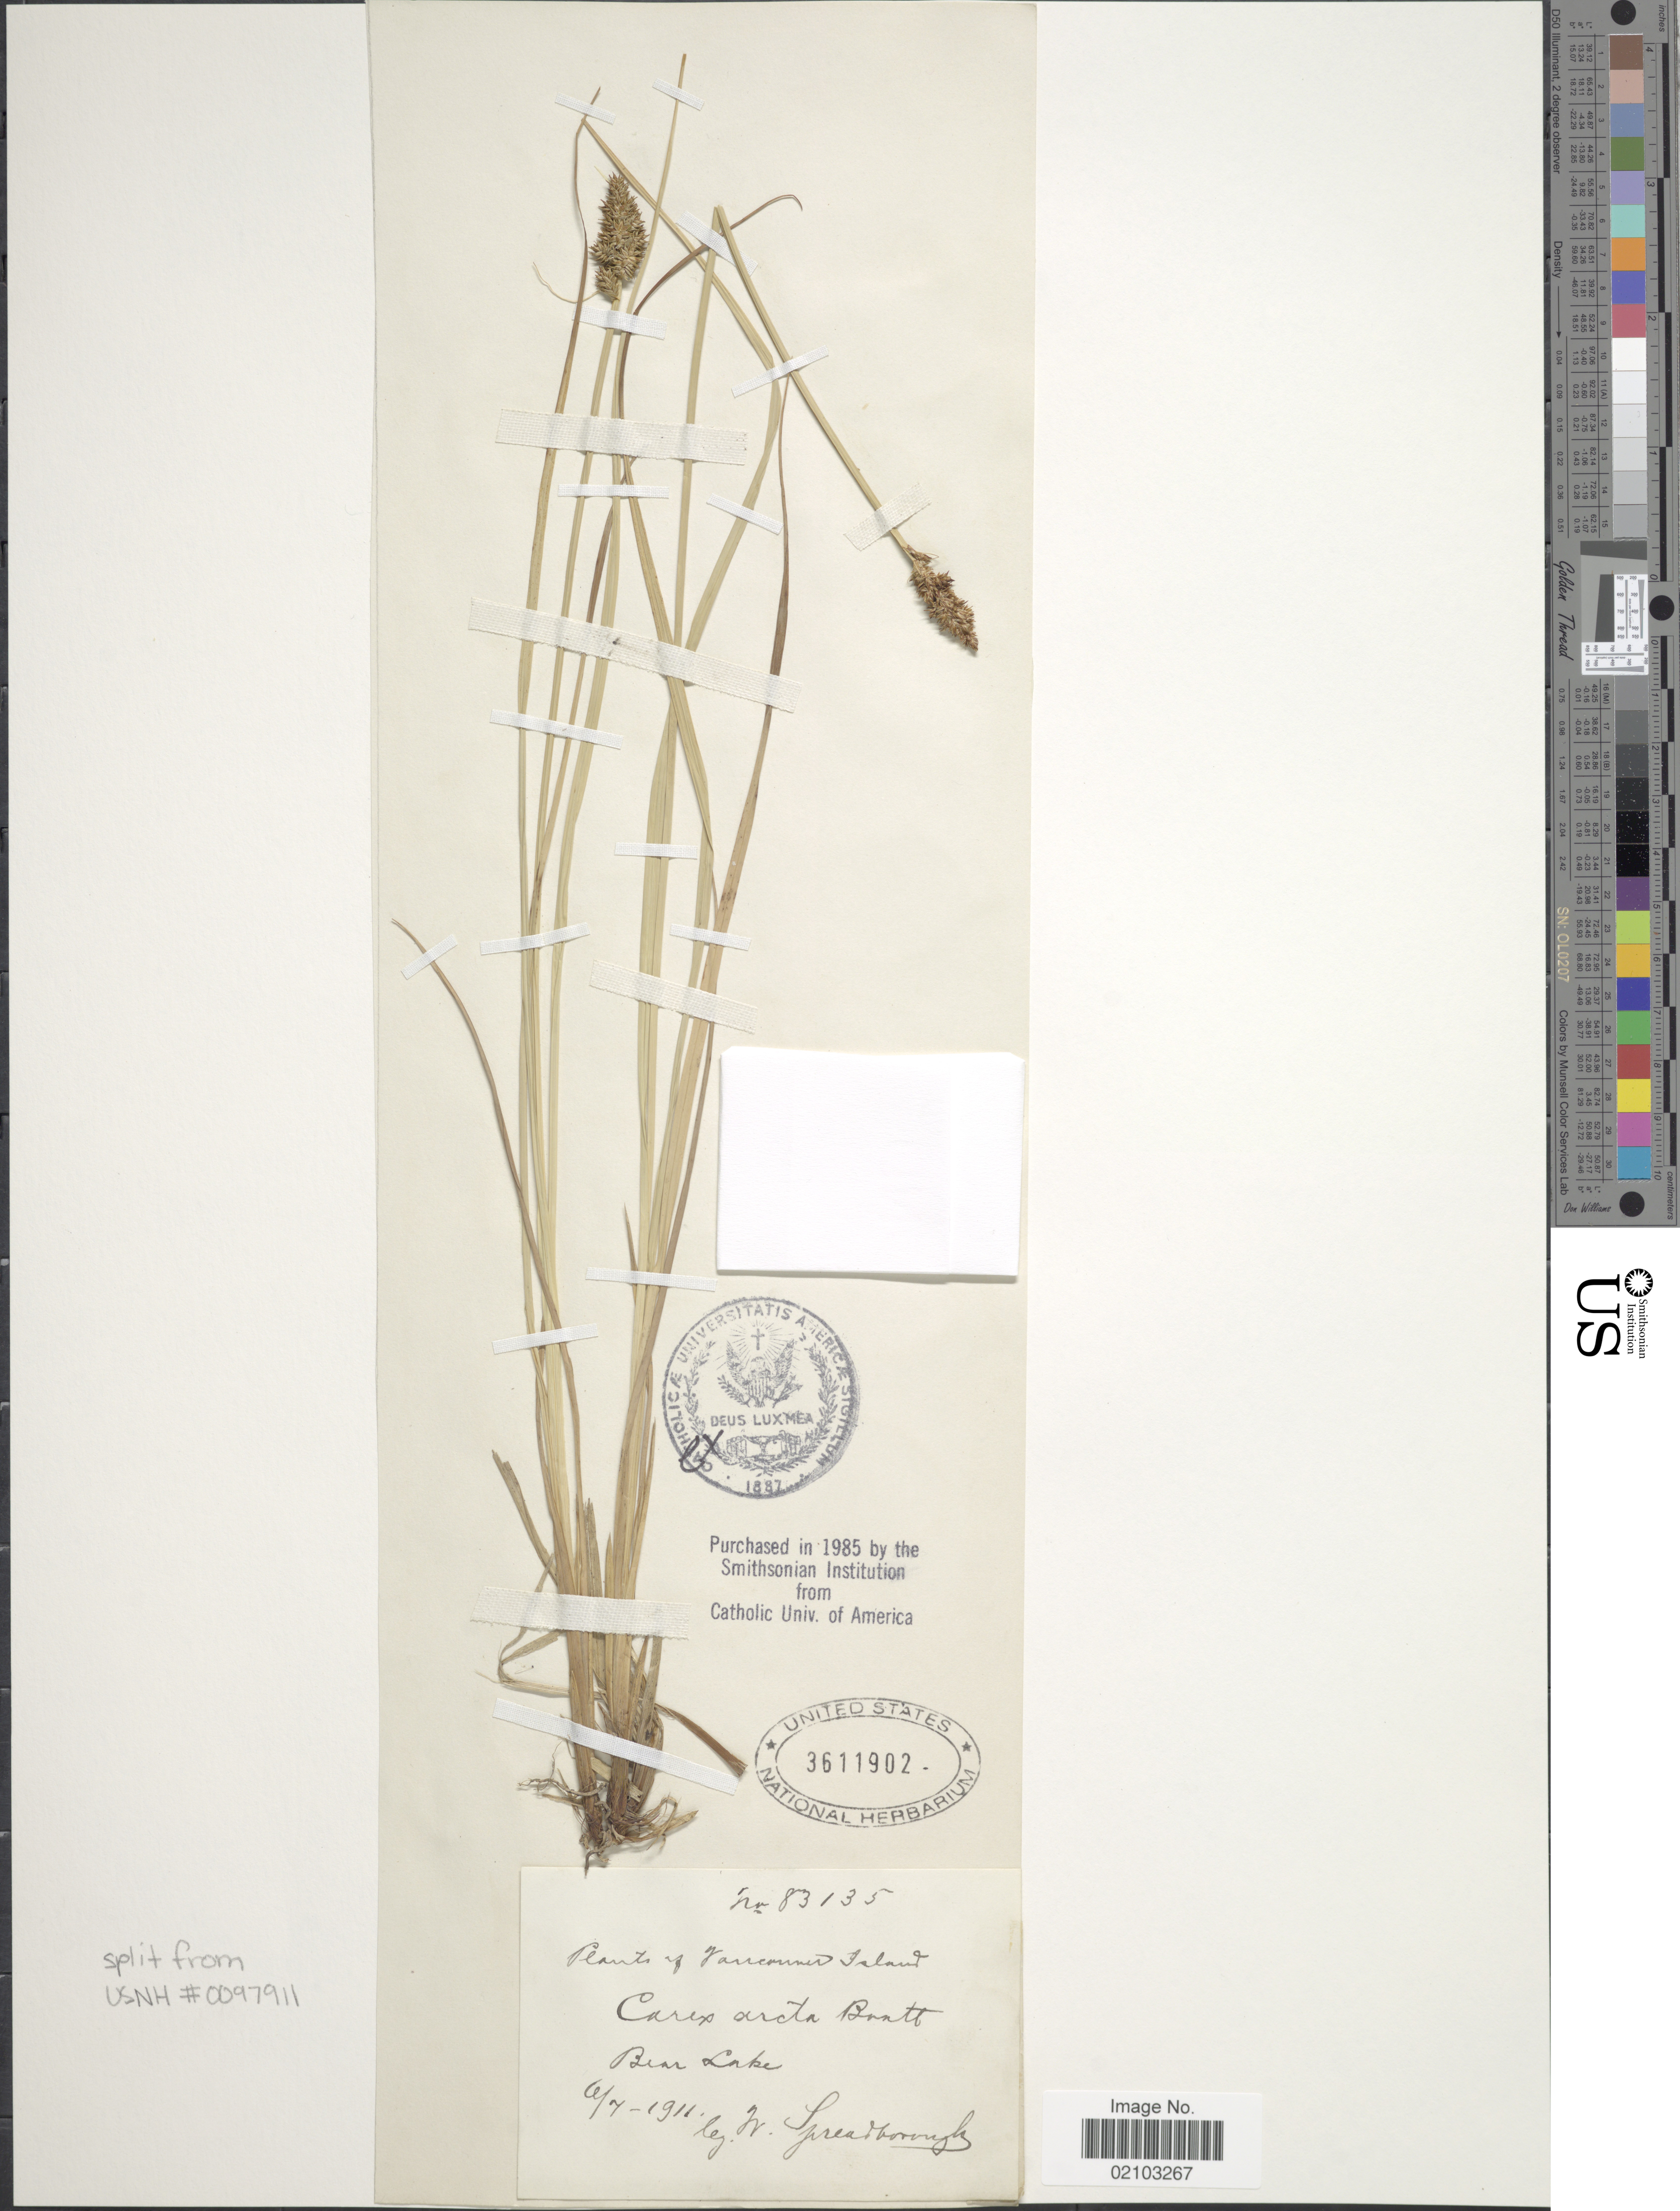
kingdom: Plantae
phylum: Tracheophyta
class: Liliopsida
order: Poales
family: Cyperaceae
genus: Carex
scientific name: Carex arcta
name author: Boott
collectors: W. Spreadborough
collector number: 83135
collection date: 1911-04-07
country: Canada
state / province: British Columbia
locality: Vancouver Island. Bear Lake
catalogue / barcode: US 3611902